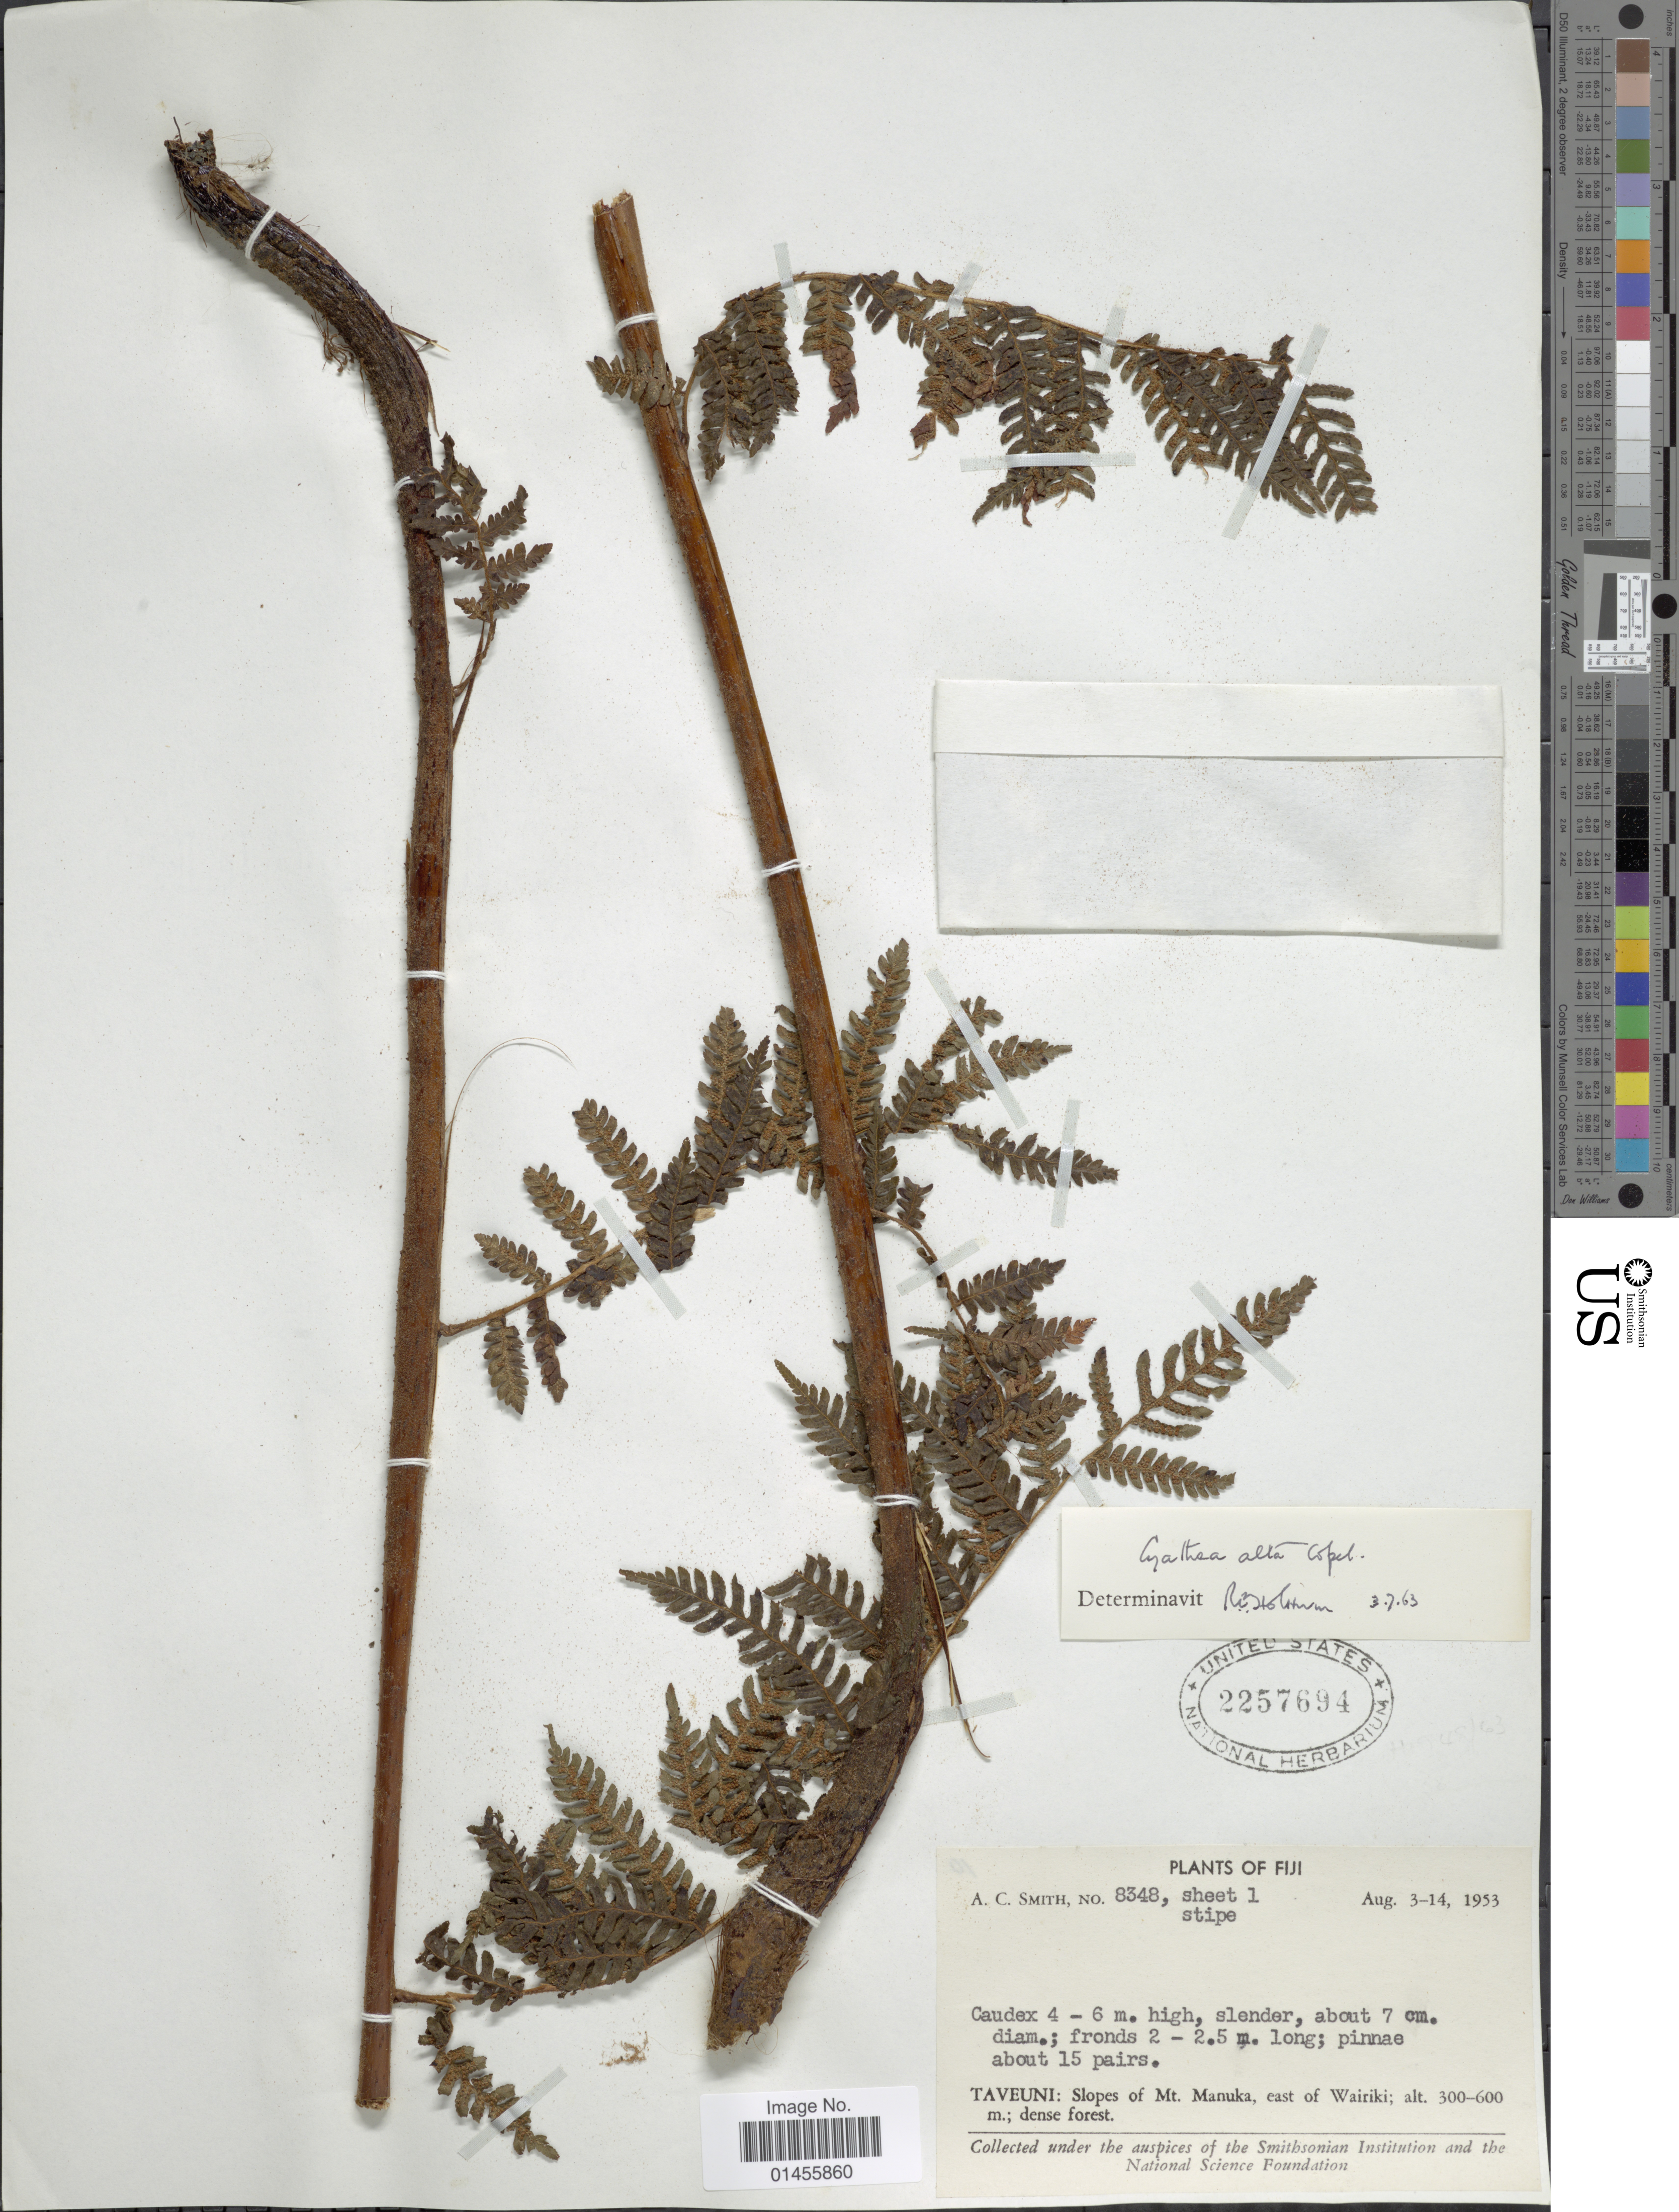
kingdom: Plantae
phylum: Tracheophyta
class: Polypodiopsida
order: Cyatheales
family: Cyatheaceae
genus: Alsophila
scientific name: Alsophila alta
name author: (Copel.) R.M. Tryon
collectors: A. C. Smith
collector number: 8348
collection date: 1953-08-03/1953-08-14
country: Fiji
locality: Taveuni: Slopes of Mt. Manuka, east of Wairiki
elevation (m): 300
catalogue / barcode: US 2257694